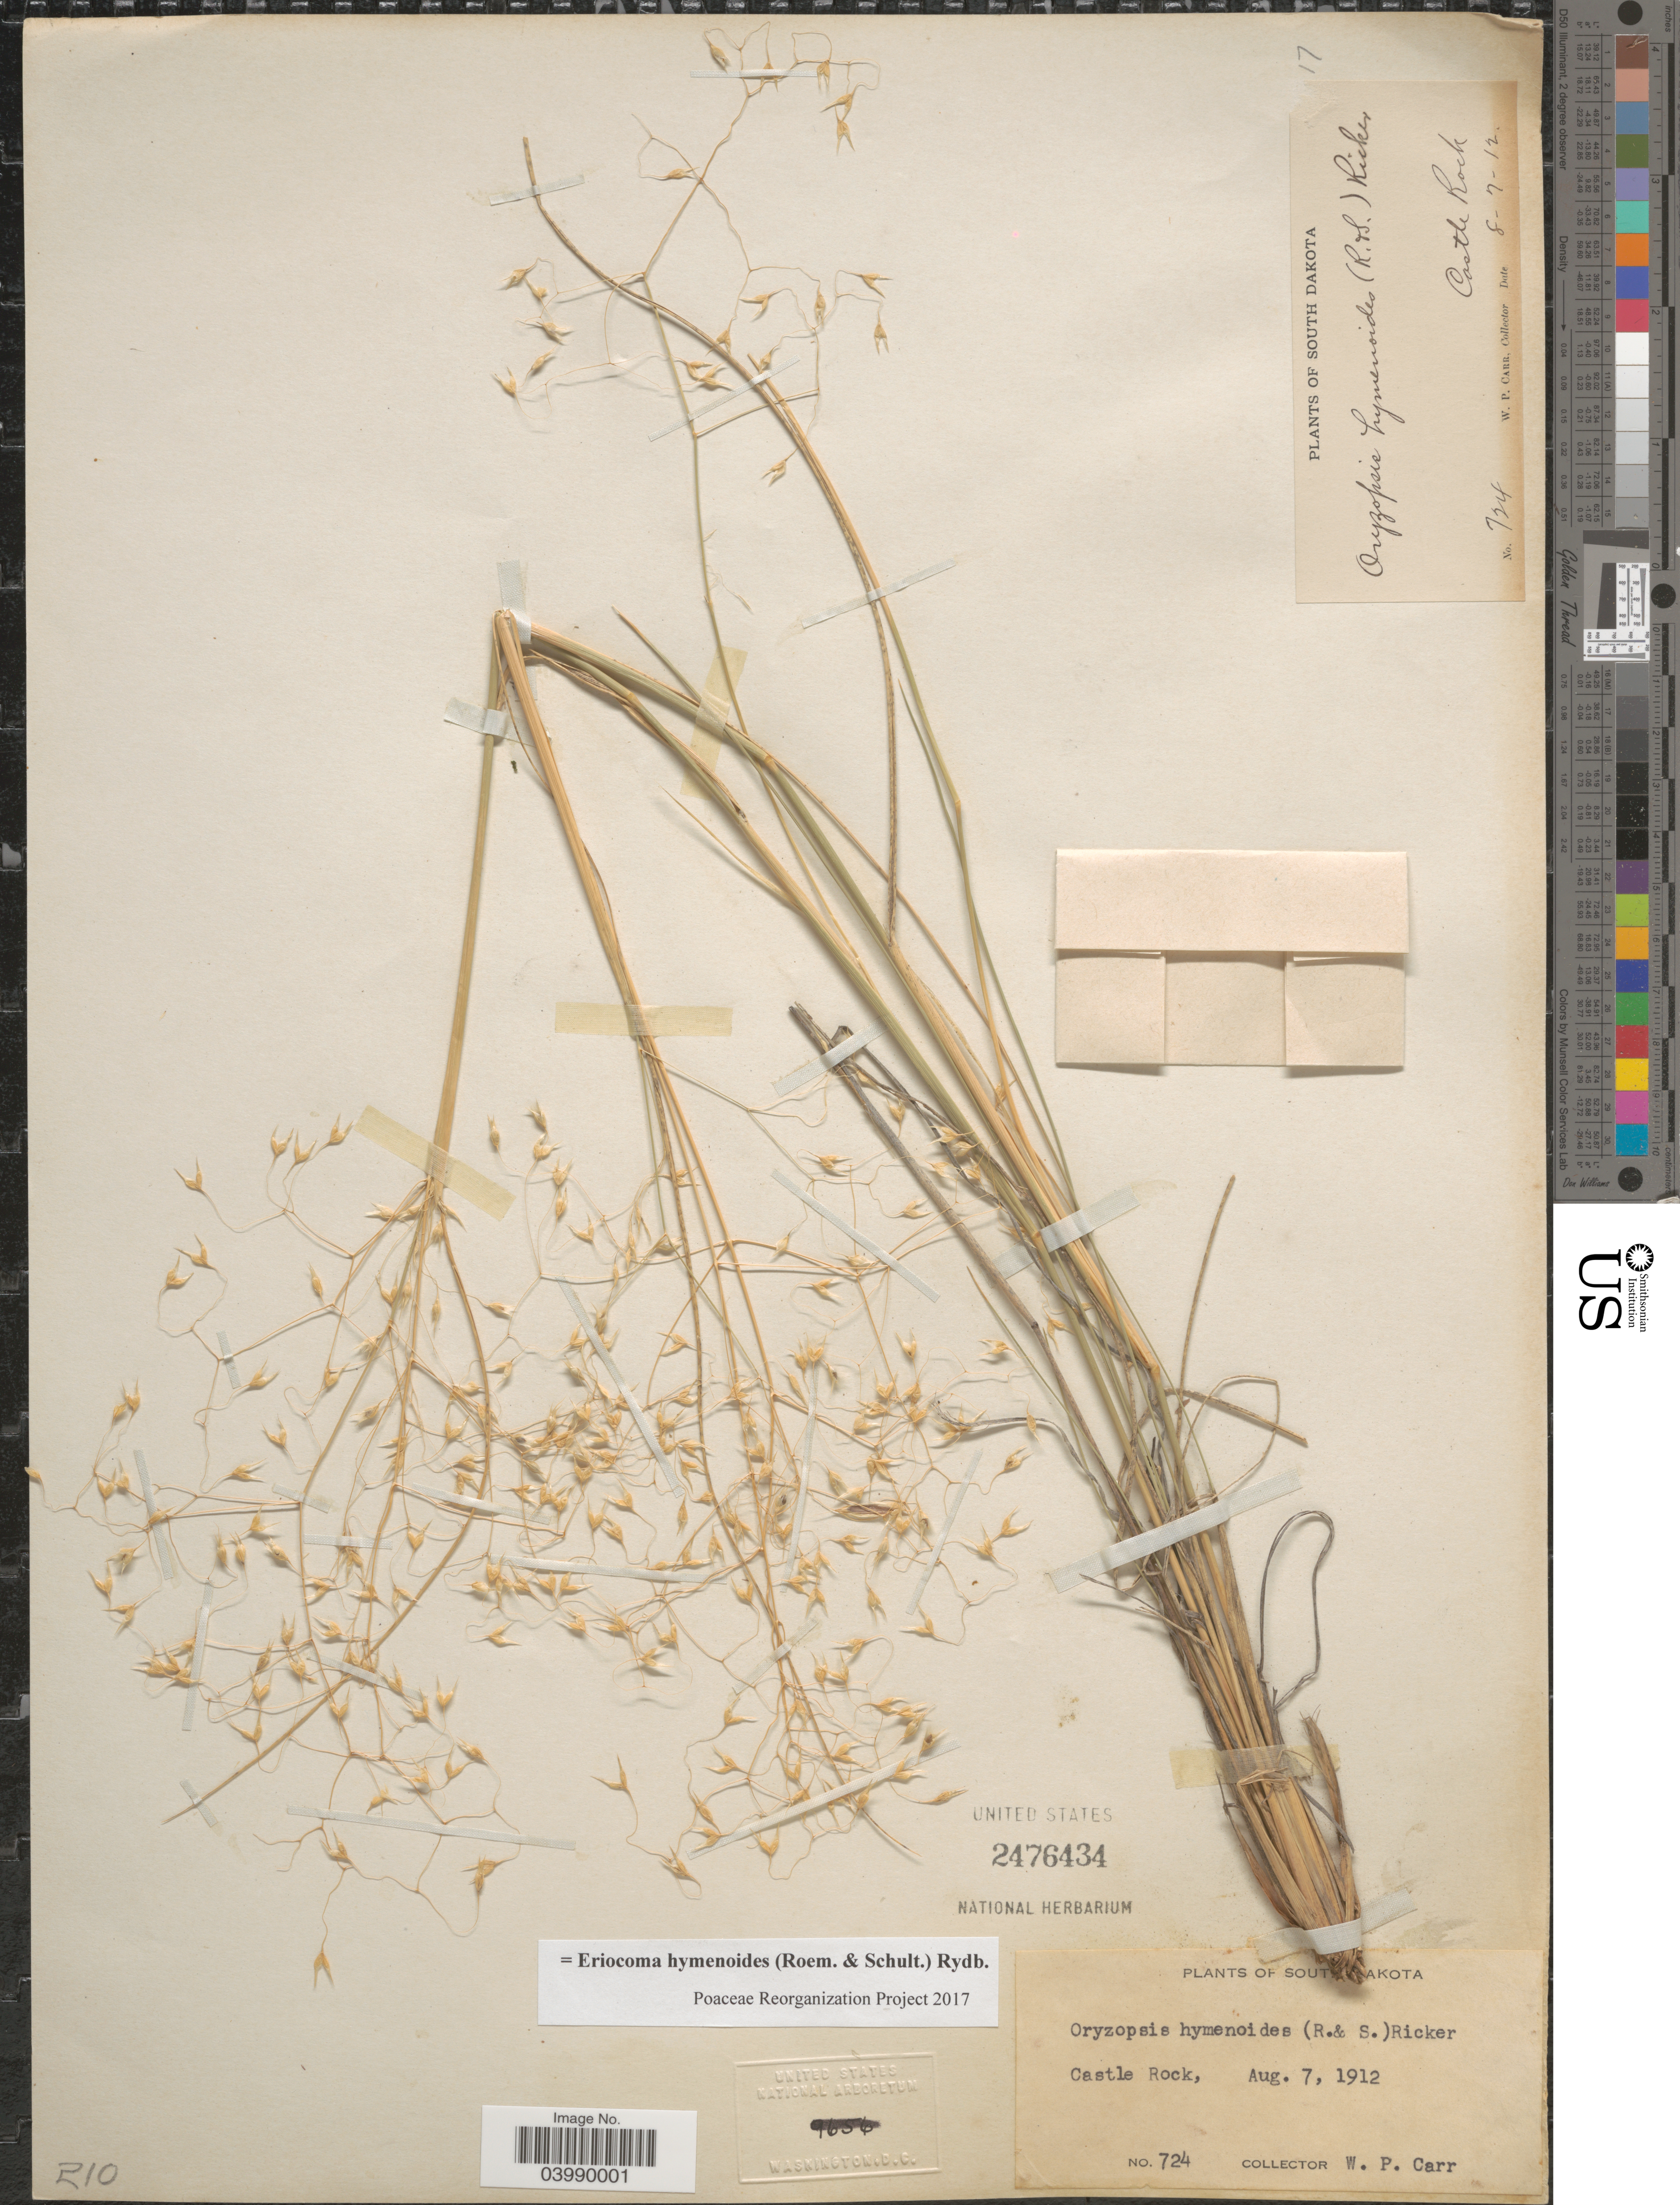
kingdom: Plantae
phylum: Tracheophyta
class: Liliopsida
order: Poales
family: Poaceae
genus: Eriocoma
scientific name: Eriocoma hymenoides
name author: (Roem. & Schult.) Rydb.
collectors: W. Carr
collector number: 724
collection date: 1912-08-07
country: United States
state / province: South Dakota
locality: Castle Rock.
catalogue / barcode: US 2476434